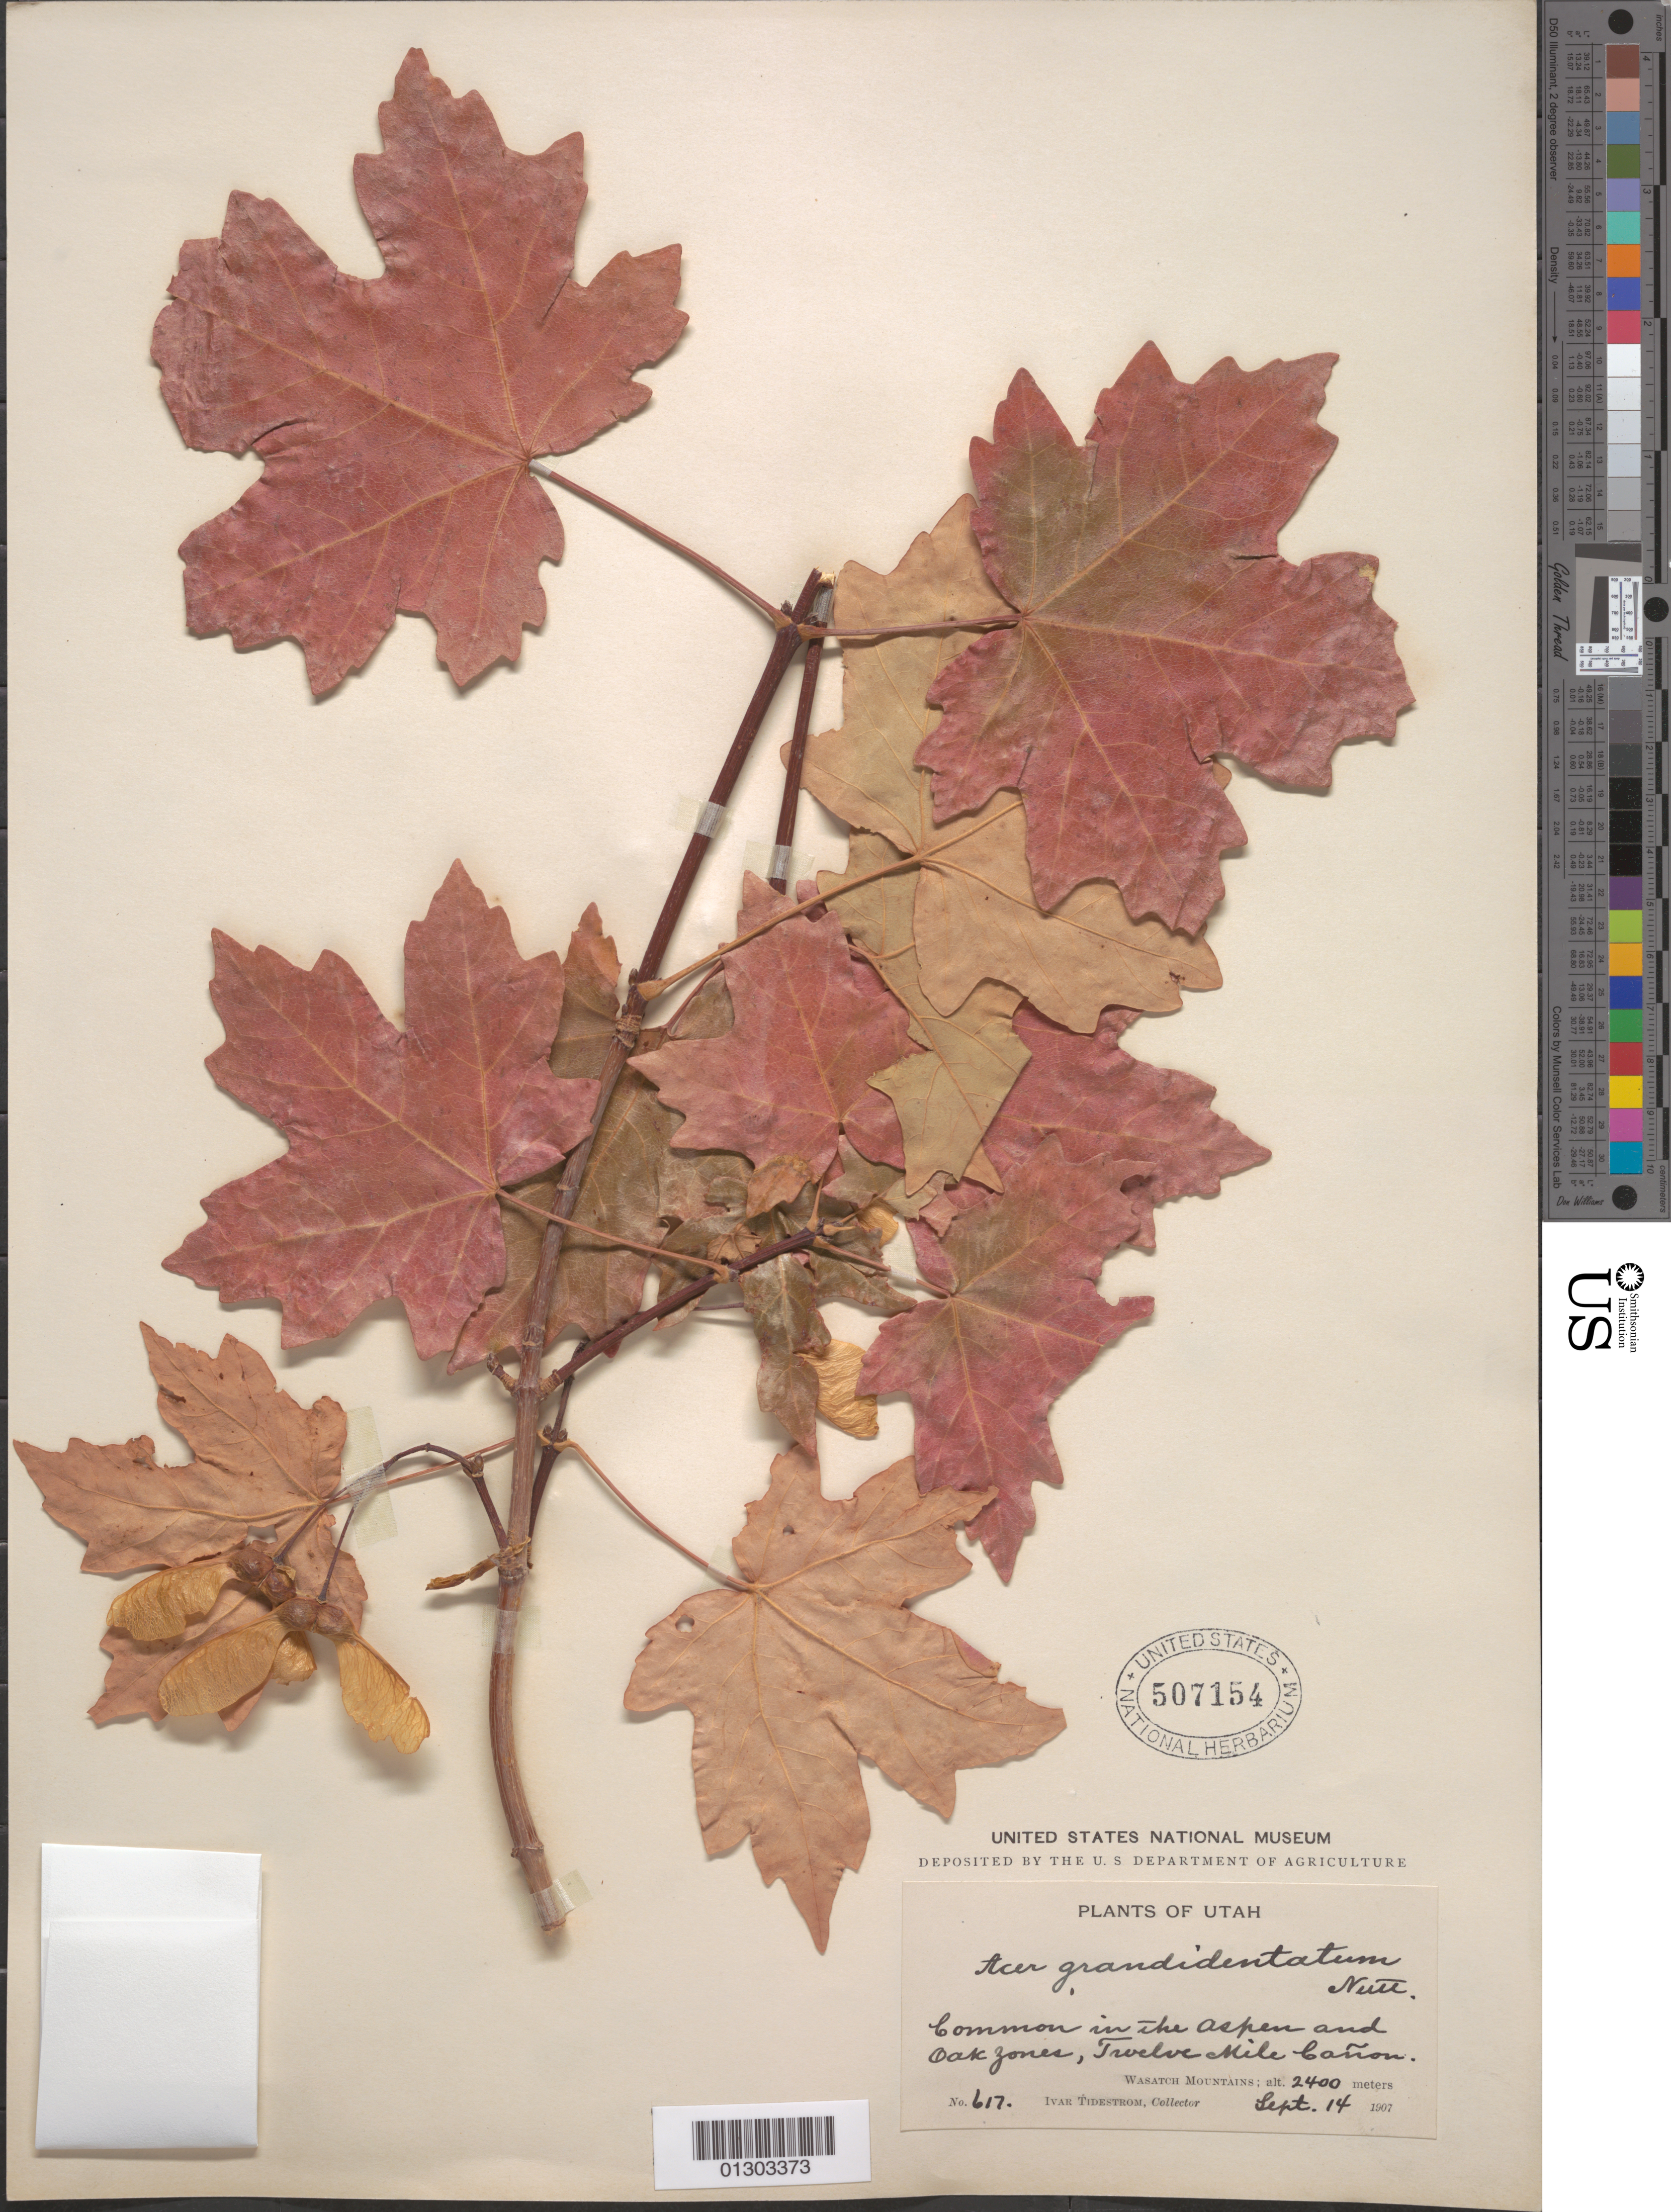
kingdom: Plantae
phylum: Tracheophyta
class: Magnoliopsida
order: Sapindales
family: Sapindaceae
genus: Acer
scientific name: Acer grandidentatum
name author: Nutt.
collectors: I. F. Tidestrom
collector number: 617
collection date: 1907-09-14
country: United States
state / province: Utah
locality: Wasatch Mountains, Twelve Mile Cañon.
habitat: Common in the aspen and oak zones.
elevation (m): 2400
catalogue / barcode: US 507154